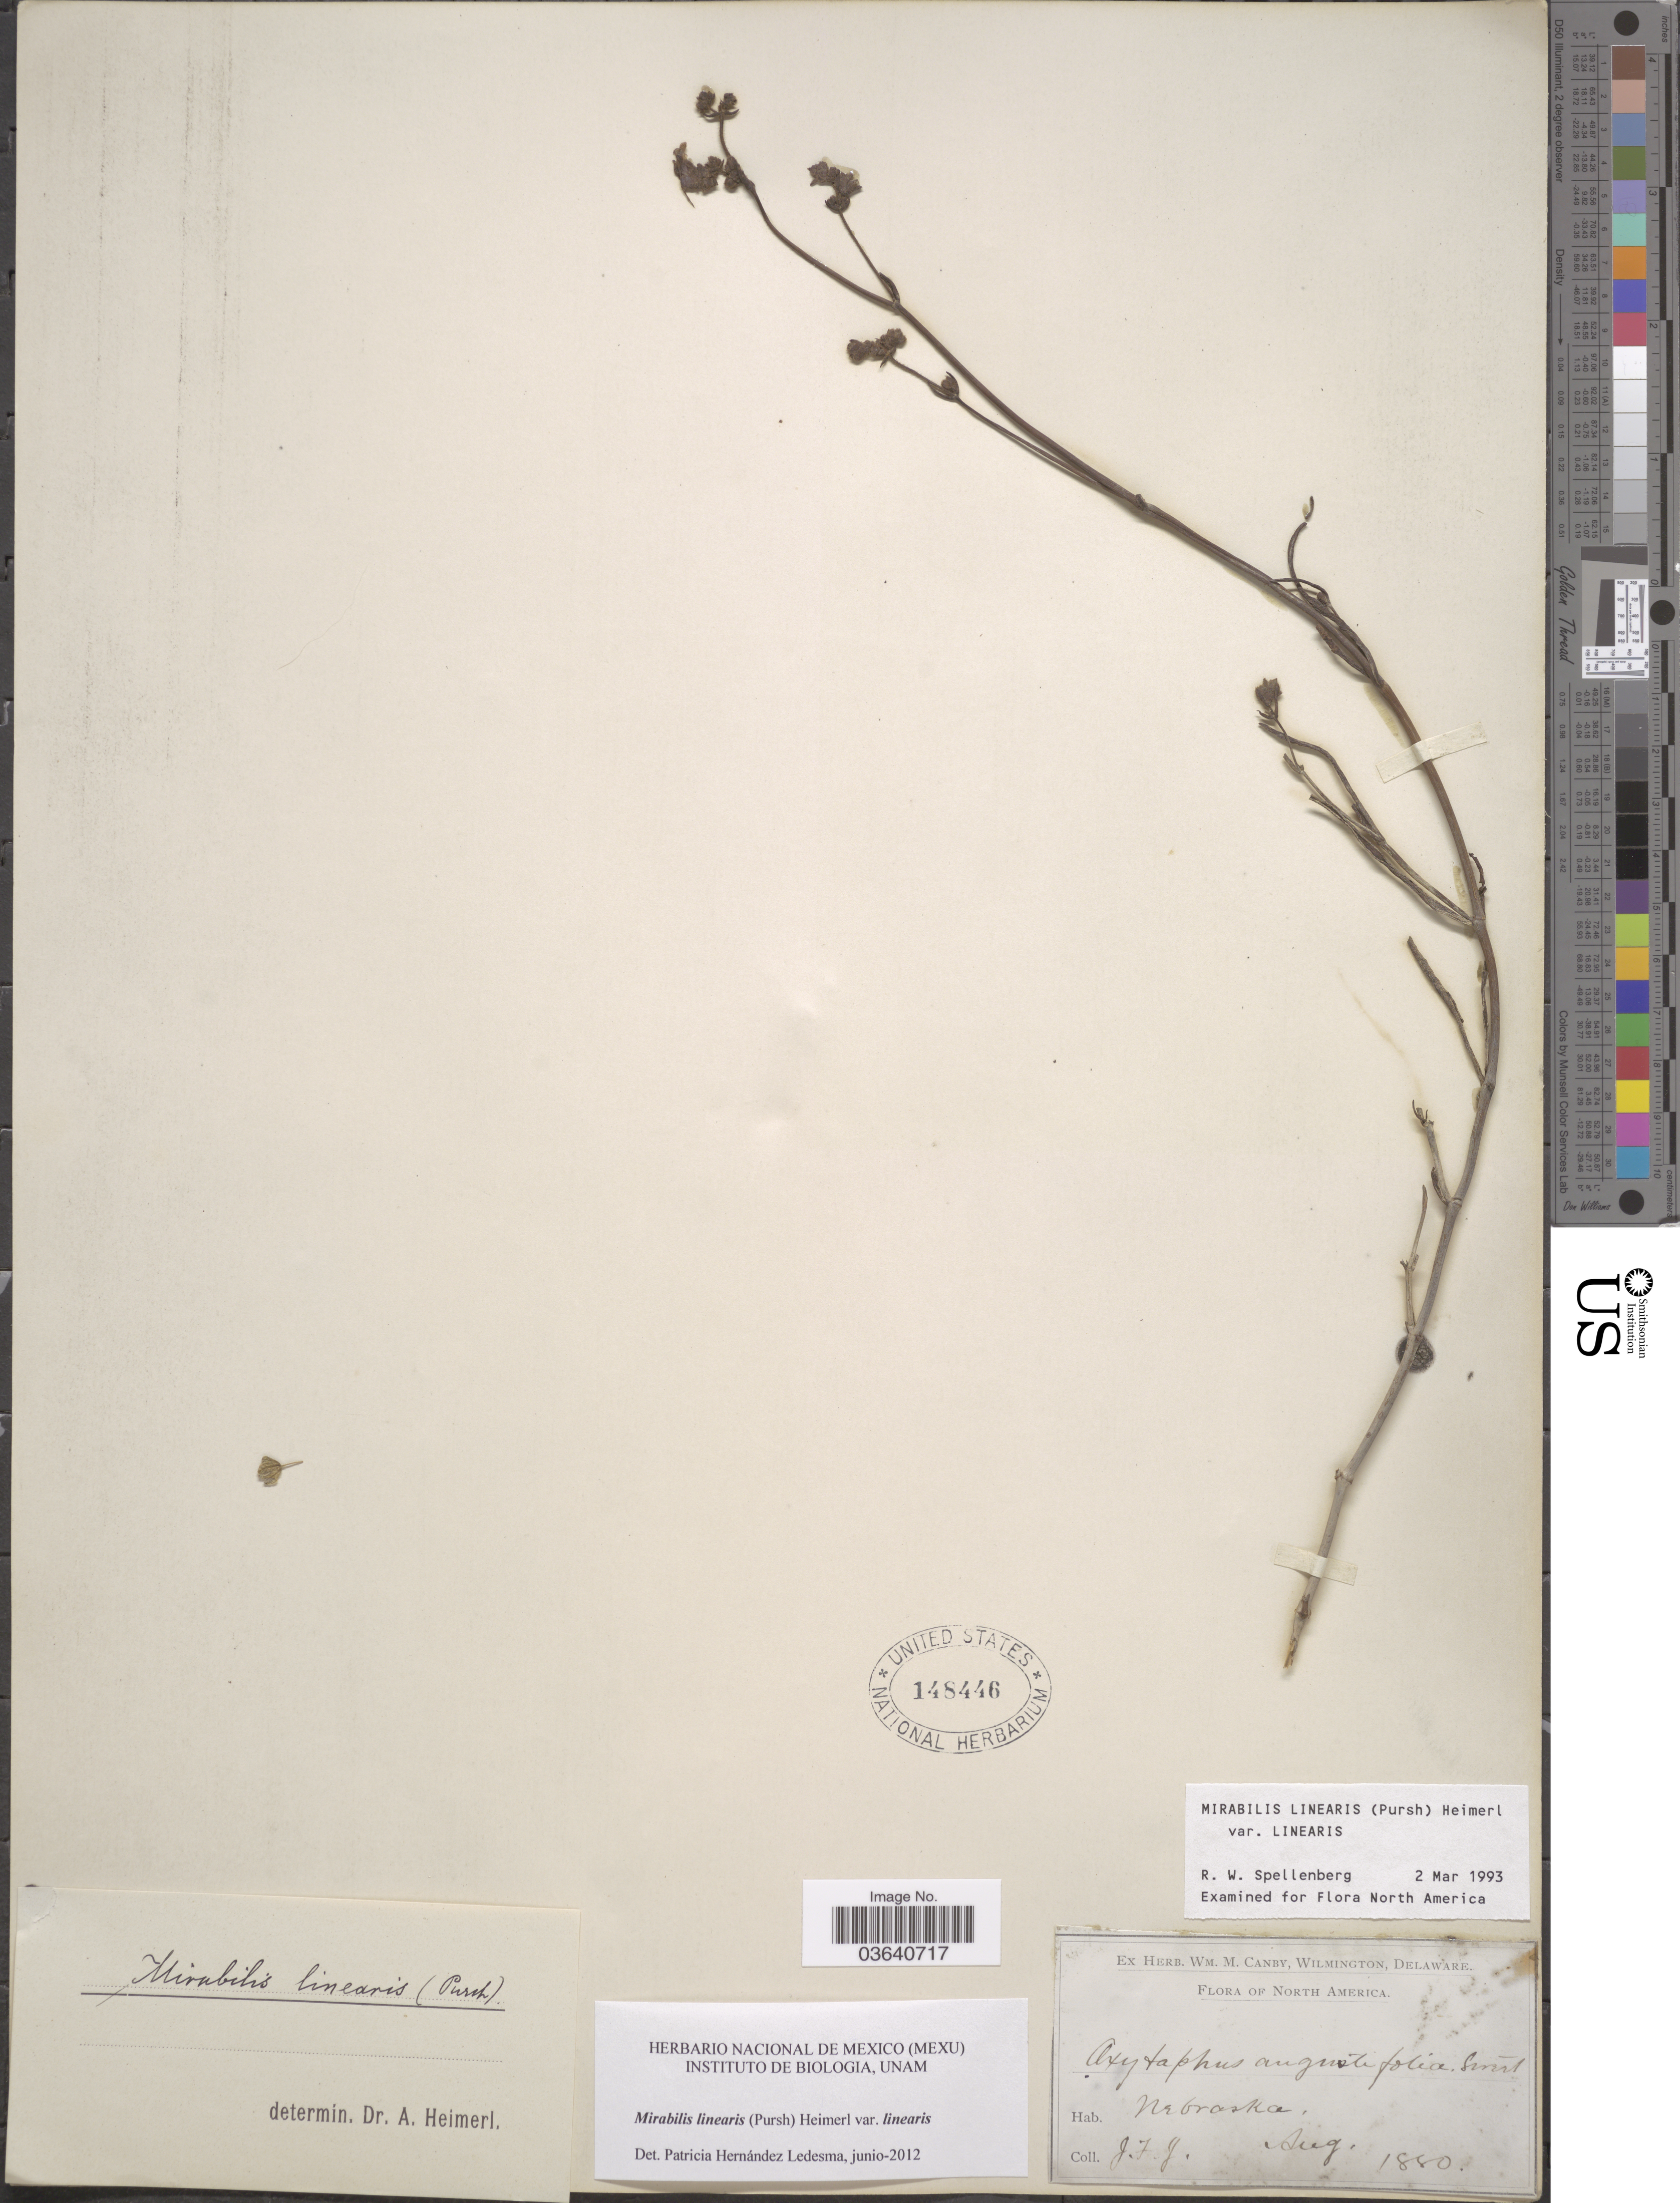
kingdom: Plantae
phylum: Tracheophyta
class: Magnoliopsida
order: Caryophyllales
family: Nyctaginaceae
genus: Mirabilis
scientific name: Mirabilis linearis var. linearis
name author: (Pursh) Heimerl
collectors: J. F. G.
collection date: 1880-08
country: United States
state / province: Nebraska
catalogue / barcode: US 148446